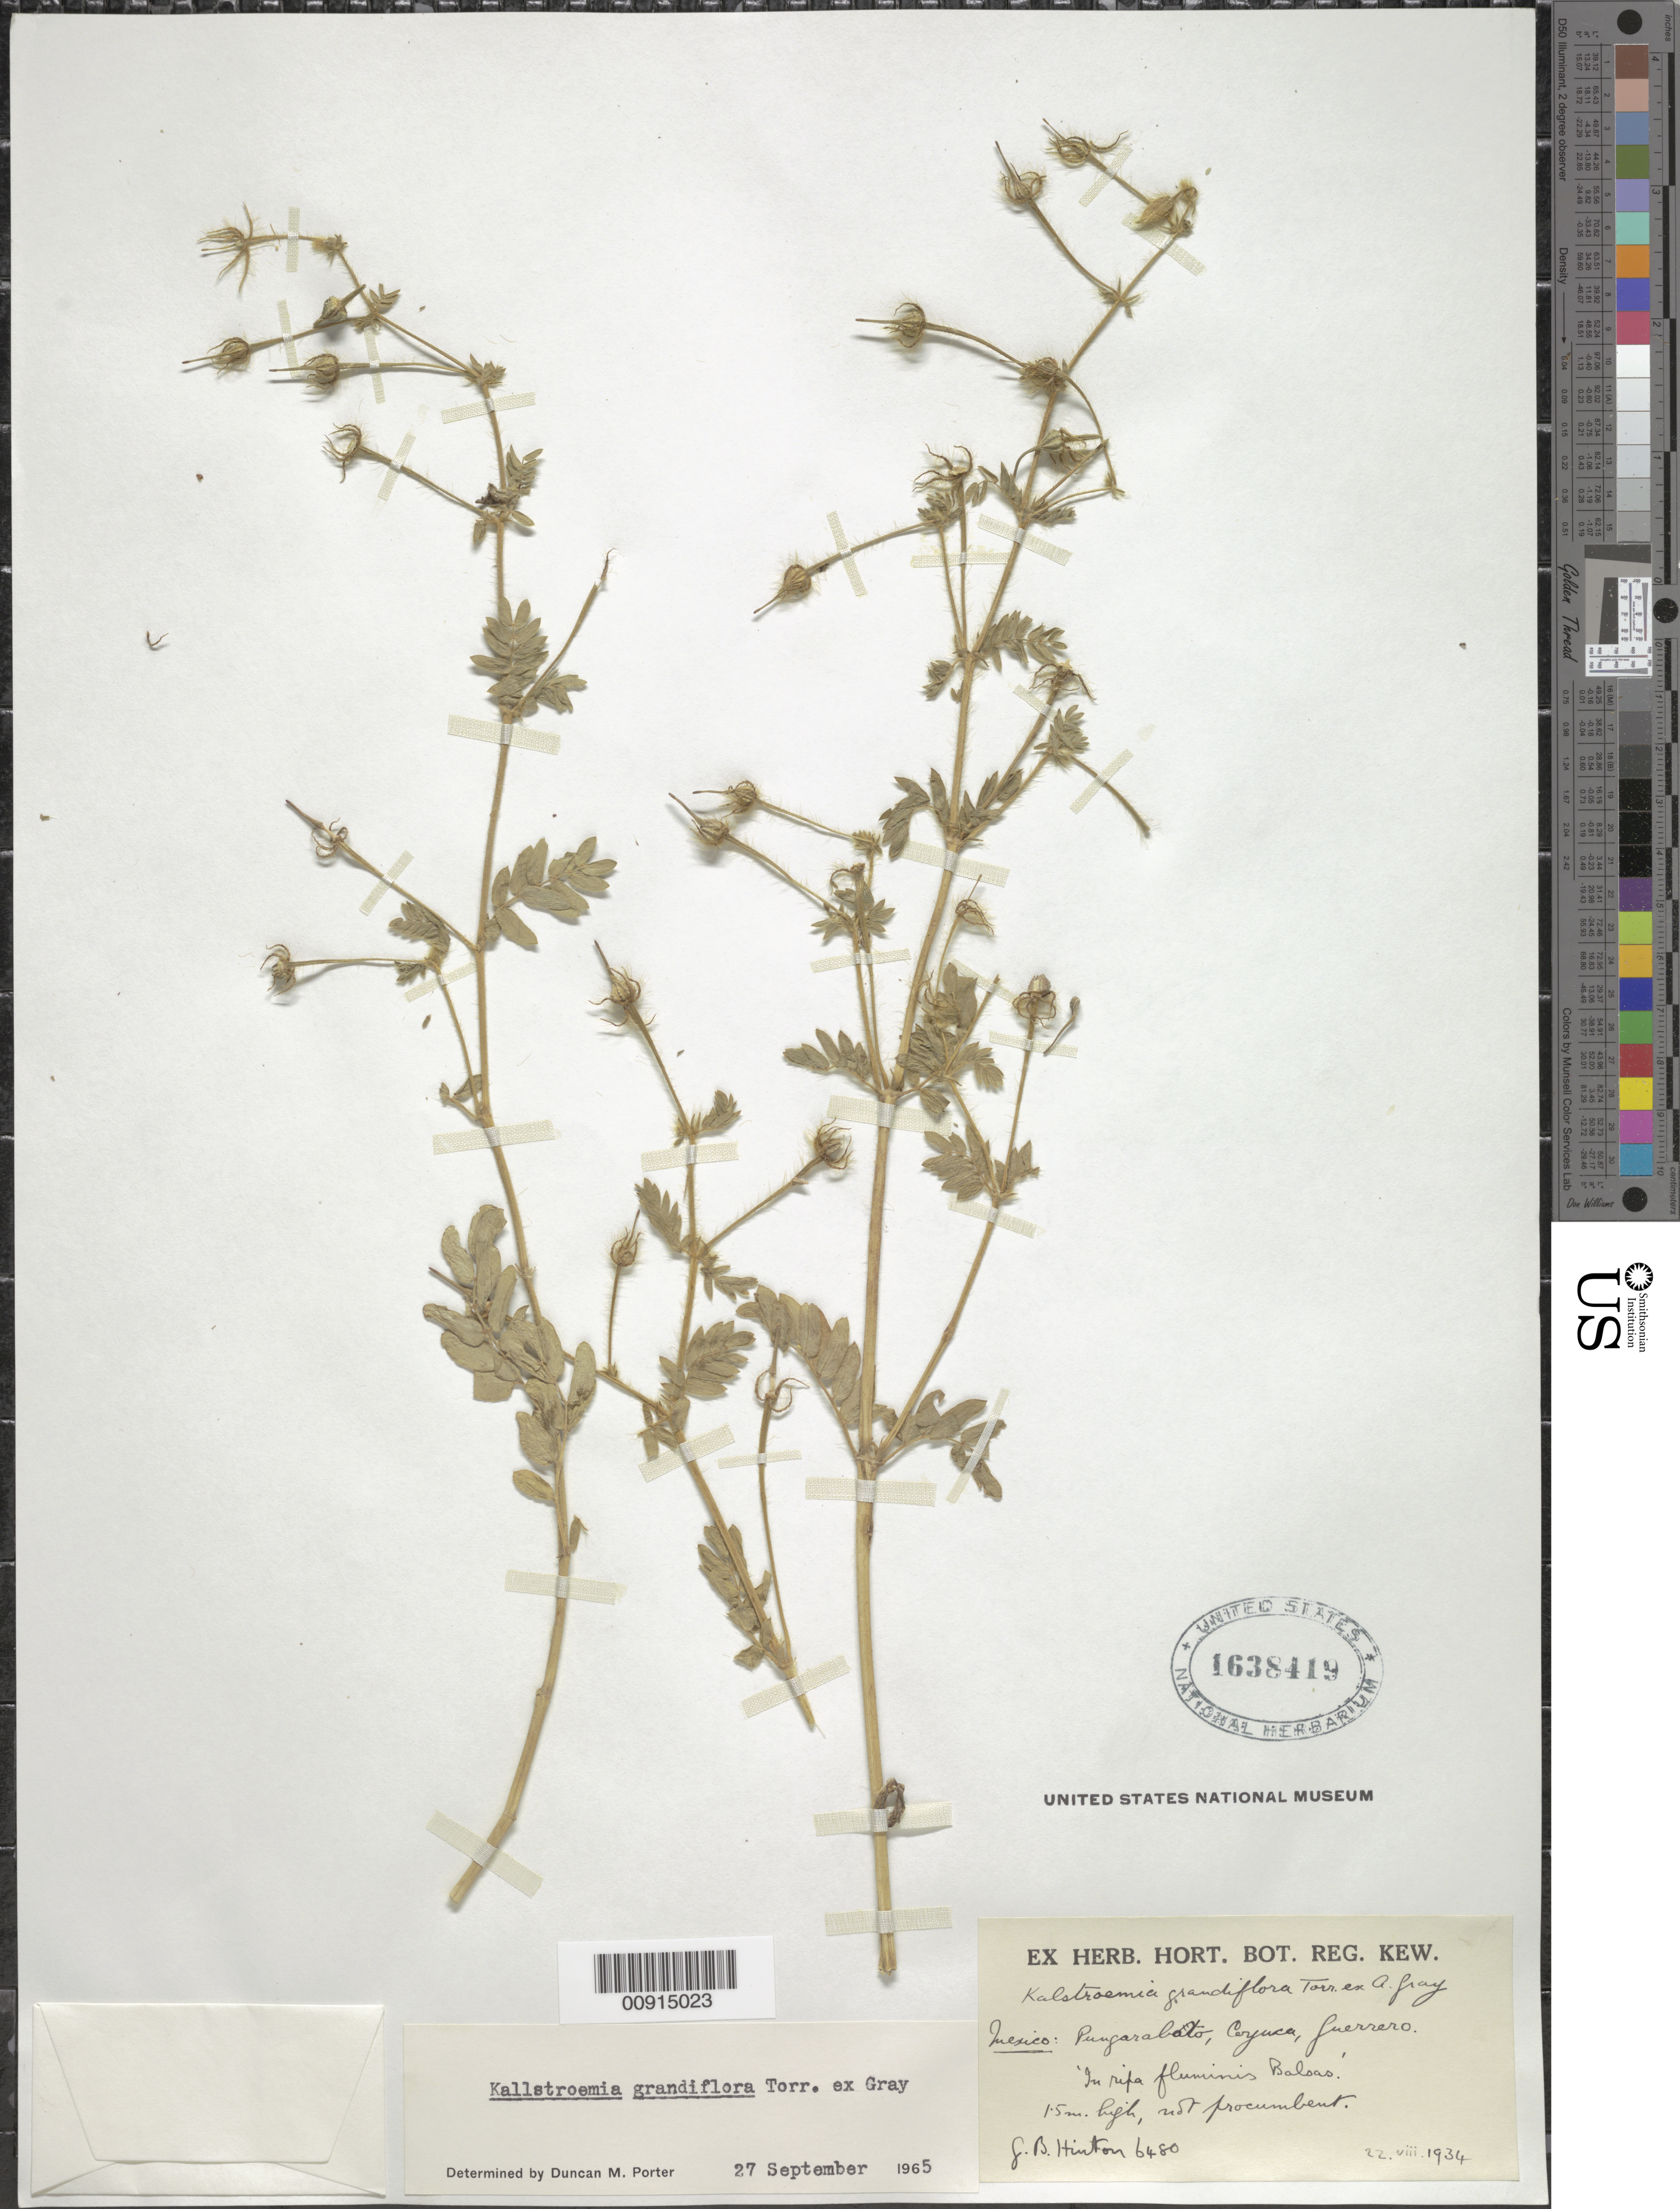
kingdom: Plantae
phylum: Tracheophyta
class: Magnoliopsida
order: Zygophyllales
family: Zygophyllaceae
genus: Kallstroemia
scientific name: Kallstroemia grandiflora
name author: Torr. ex A. Gray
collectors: G. B. Hinton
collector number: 6480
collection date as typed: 22 Aug 1934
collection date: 1934-08-22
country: Mexico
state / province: Guerrero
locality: Pungarabato, Coyuca, Guerrero.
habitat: In rifa fluminis Balsas.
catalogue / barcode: US 1638419